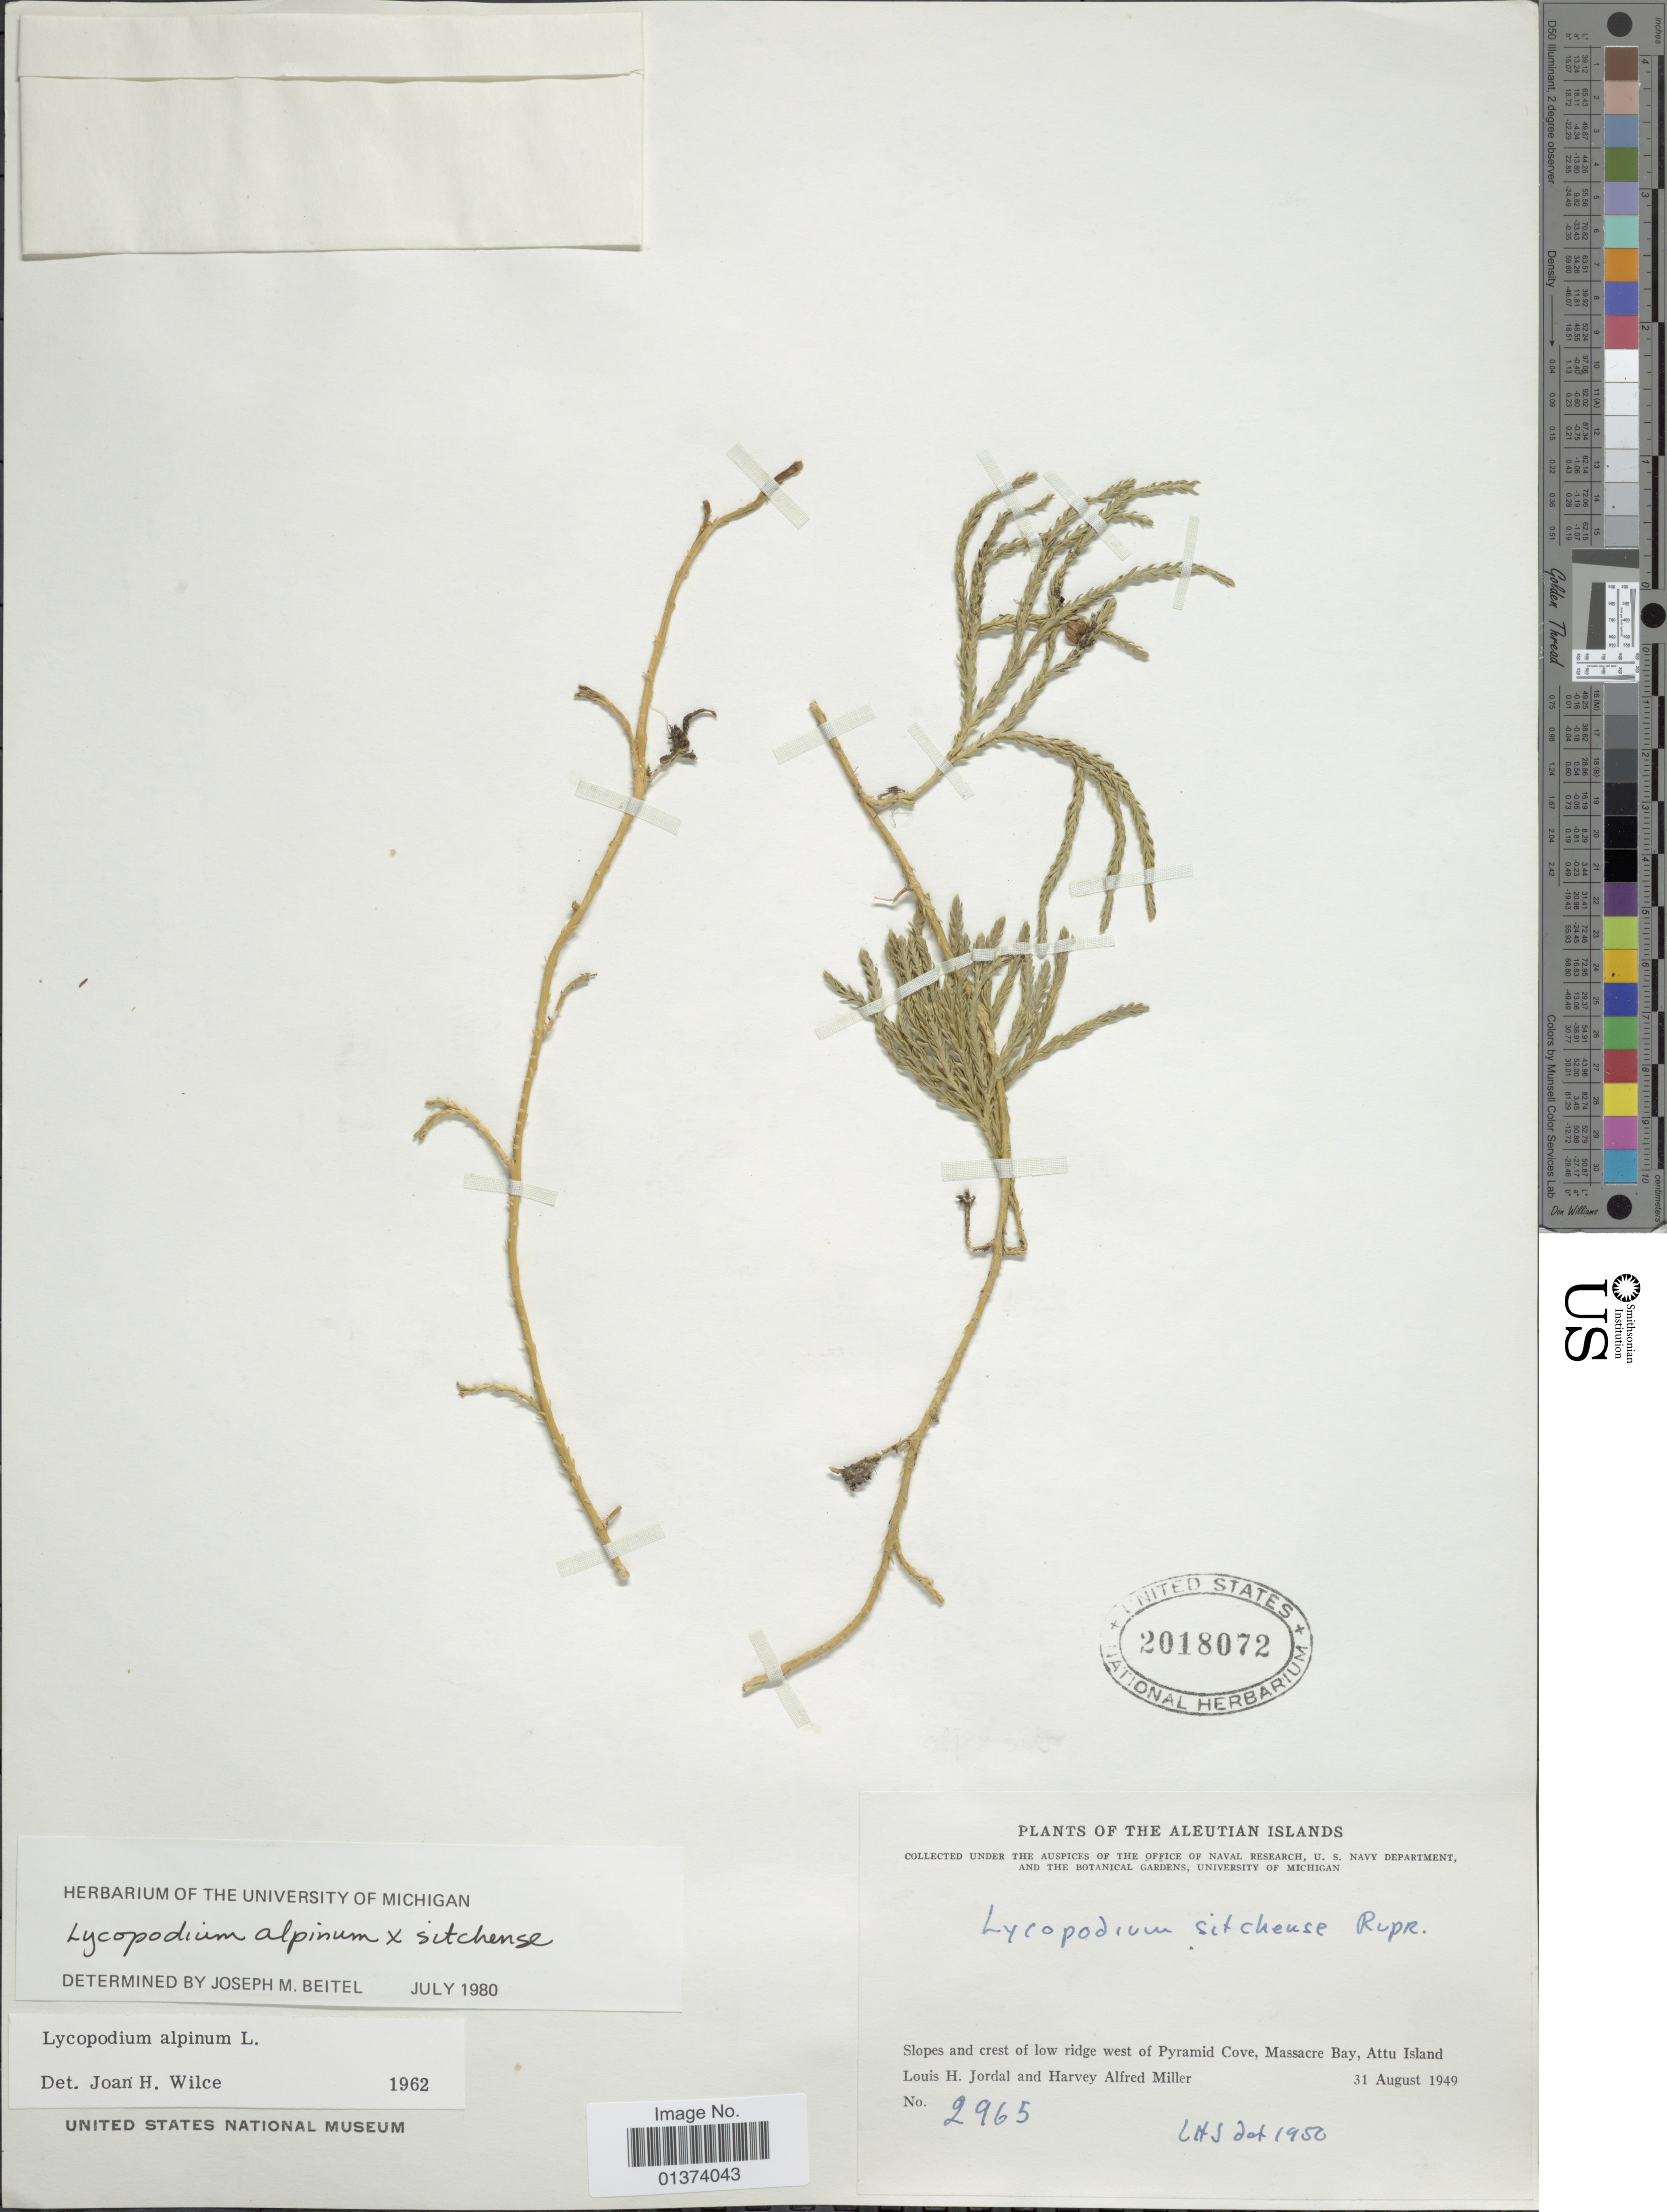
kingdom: Plantae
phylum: Tracheophyta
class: Lycopodiopsida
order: Lycopodiales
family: Lycopodiaceae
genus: Diphasiastrum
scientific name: Diphasiastrum alpinum x D. sitchense (Rupr.) Holub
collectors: L. Jordal & H. A. Miller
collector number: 2965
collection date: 1949-08-31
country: United States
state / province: Alaska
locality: Aleutian Islands, Slopes and crest of low ridge west of Pyramid Cove, Massacre Bay, Attu Island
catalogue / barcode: US 2018072